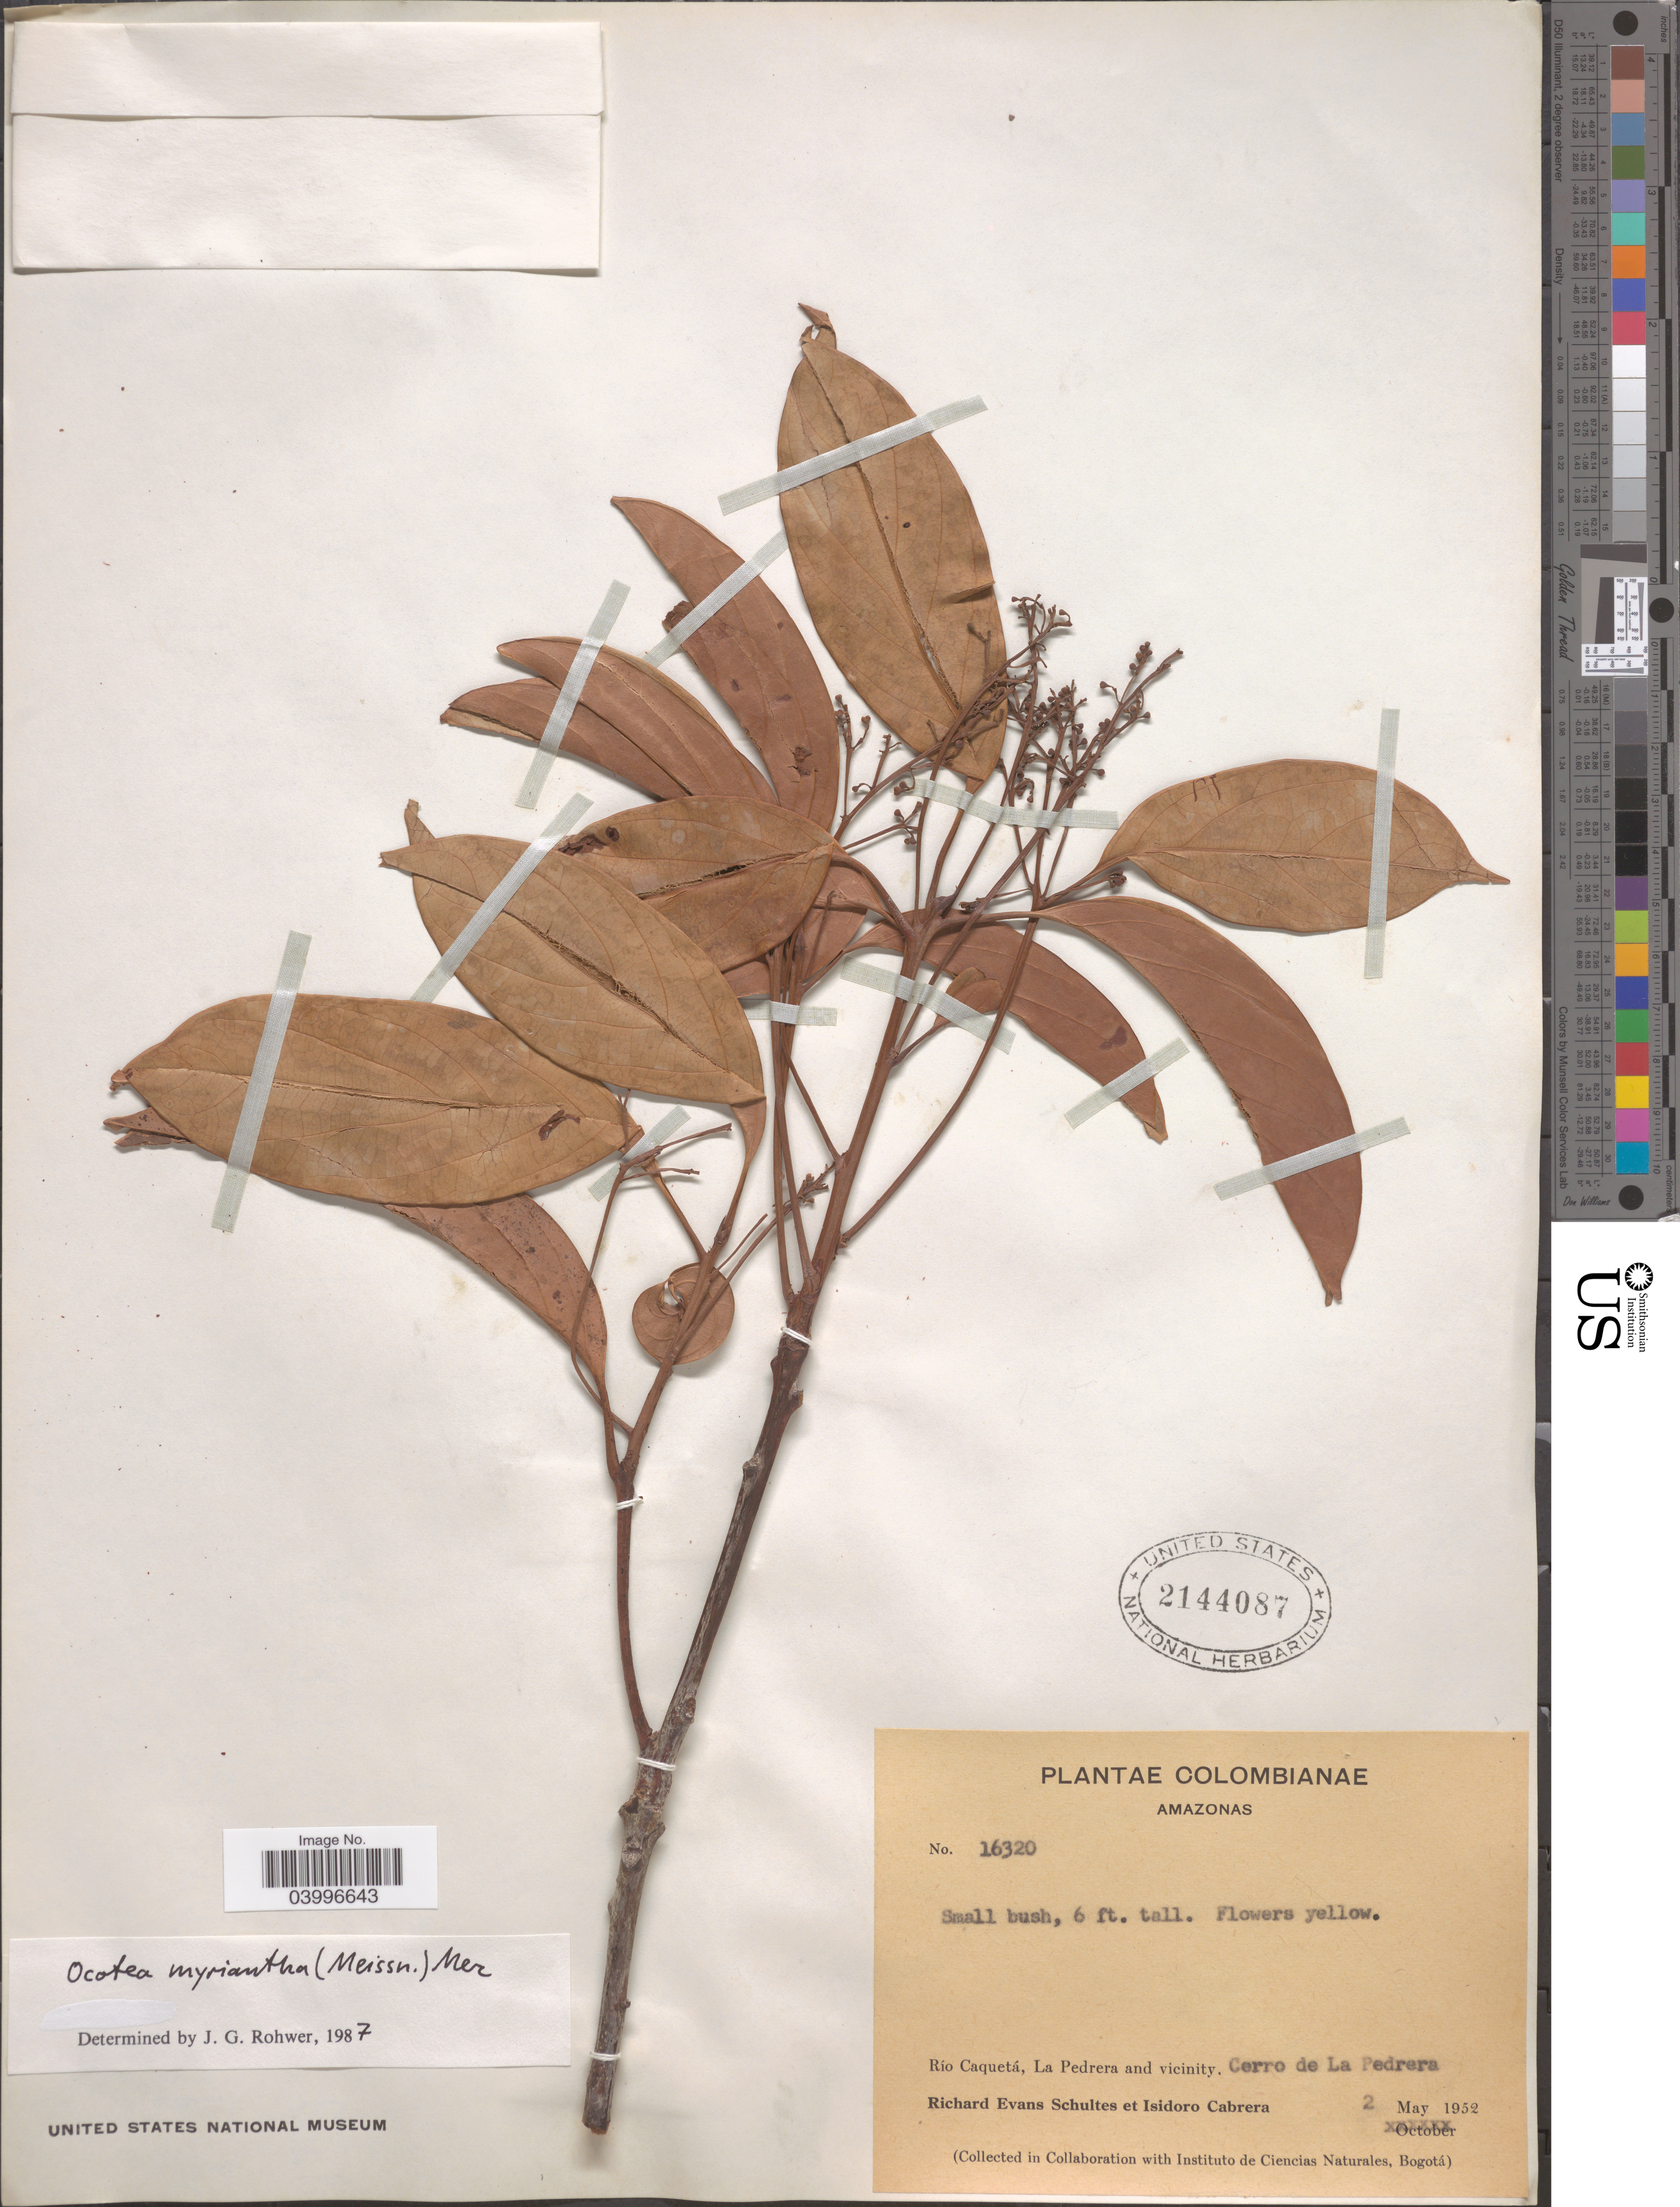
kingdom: Plantae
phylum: Tracheophyta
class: Magnoliopsida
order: Laurales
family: Lauraceae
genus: Ocotea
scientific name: Ocotea myriantha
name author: (Meisn.) Mez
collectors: R. E. Schultes & I. Cabrera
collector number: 16320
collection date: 1952-05-02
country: Colombia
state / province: Amazônas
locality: Río Caquetá, La Pedrera and vicinity. Cerro de La Pedrera.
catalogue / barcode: US 2144087